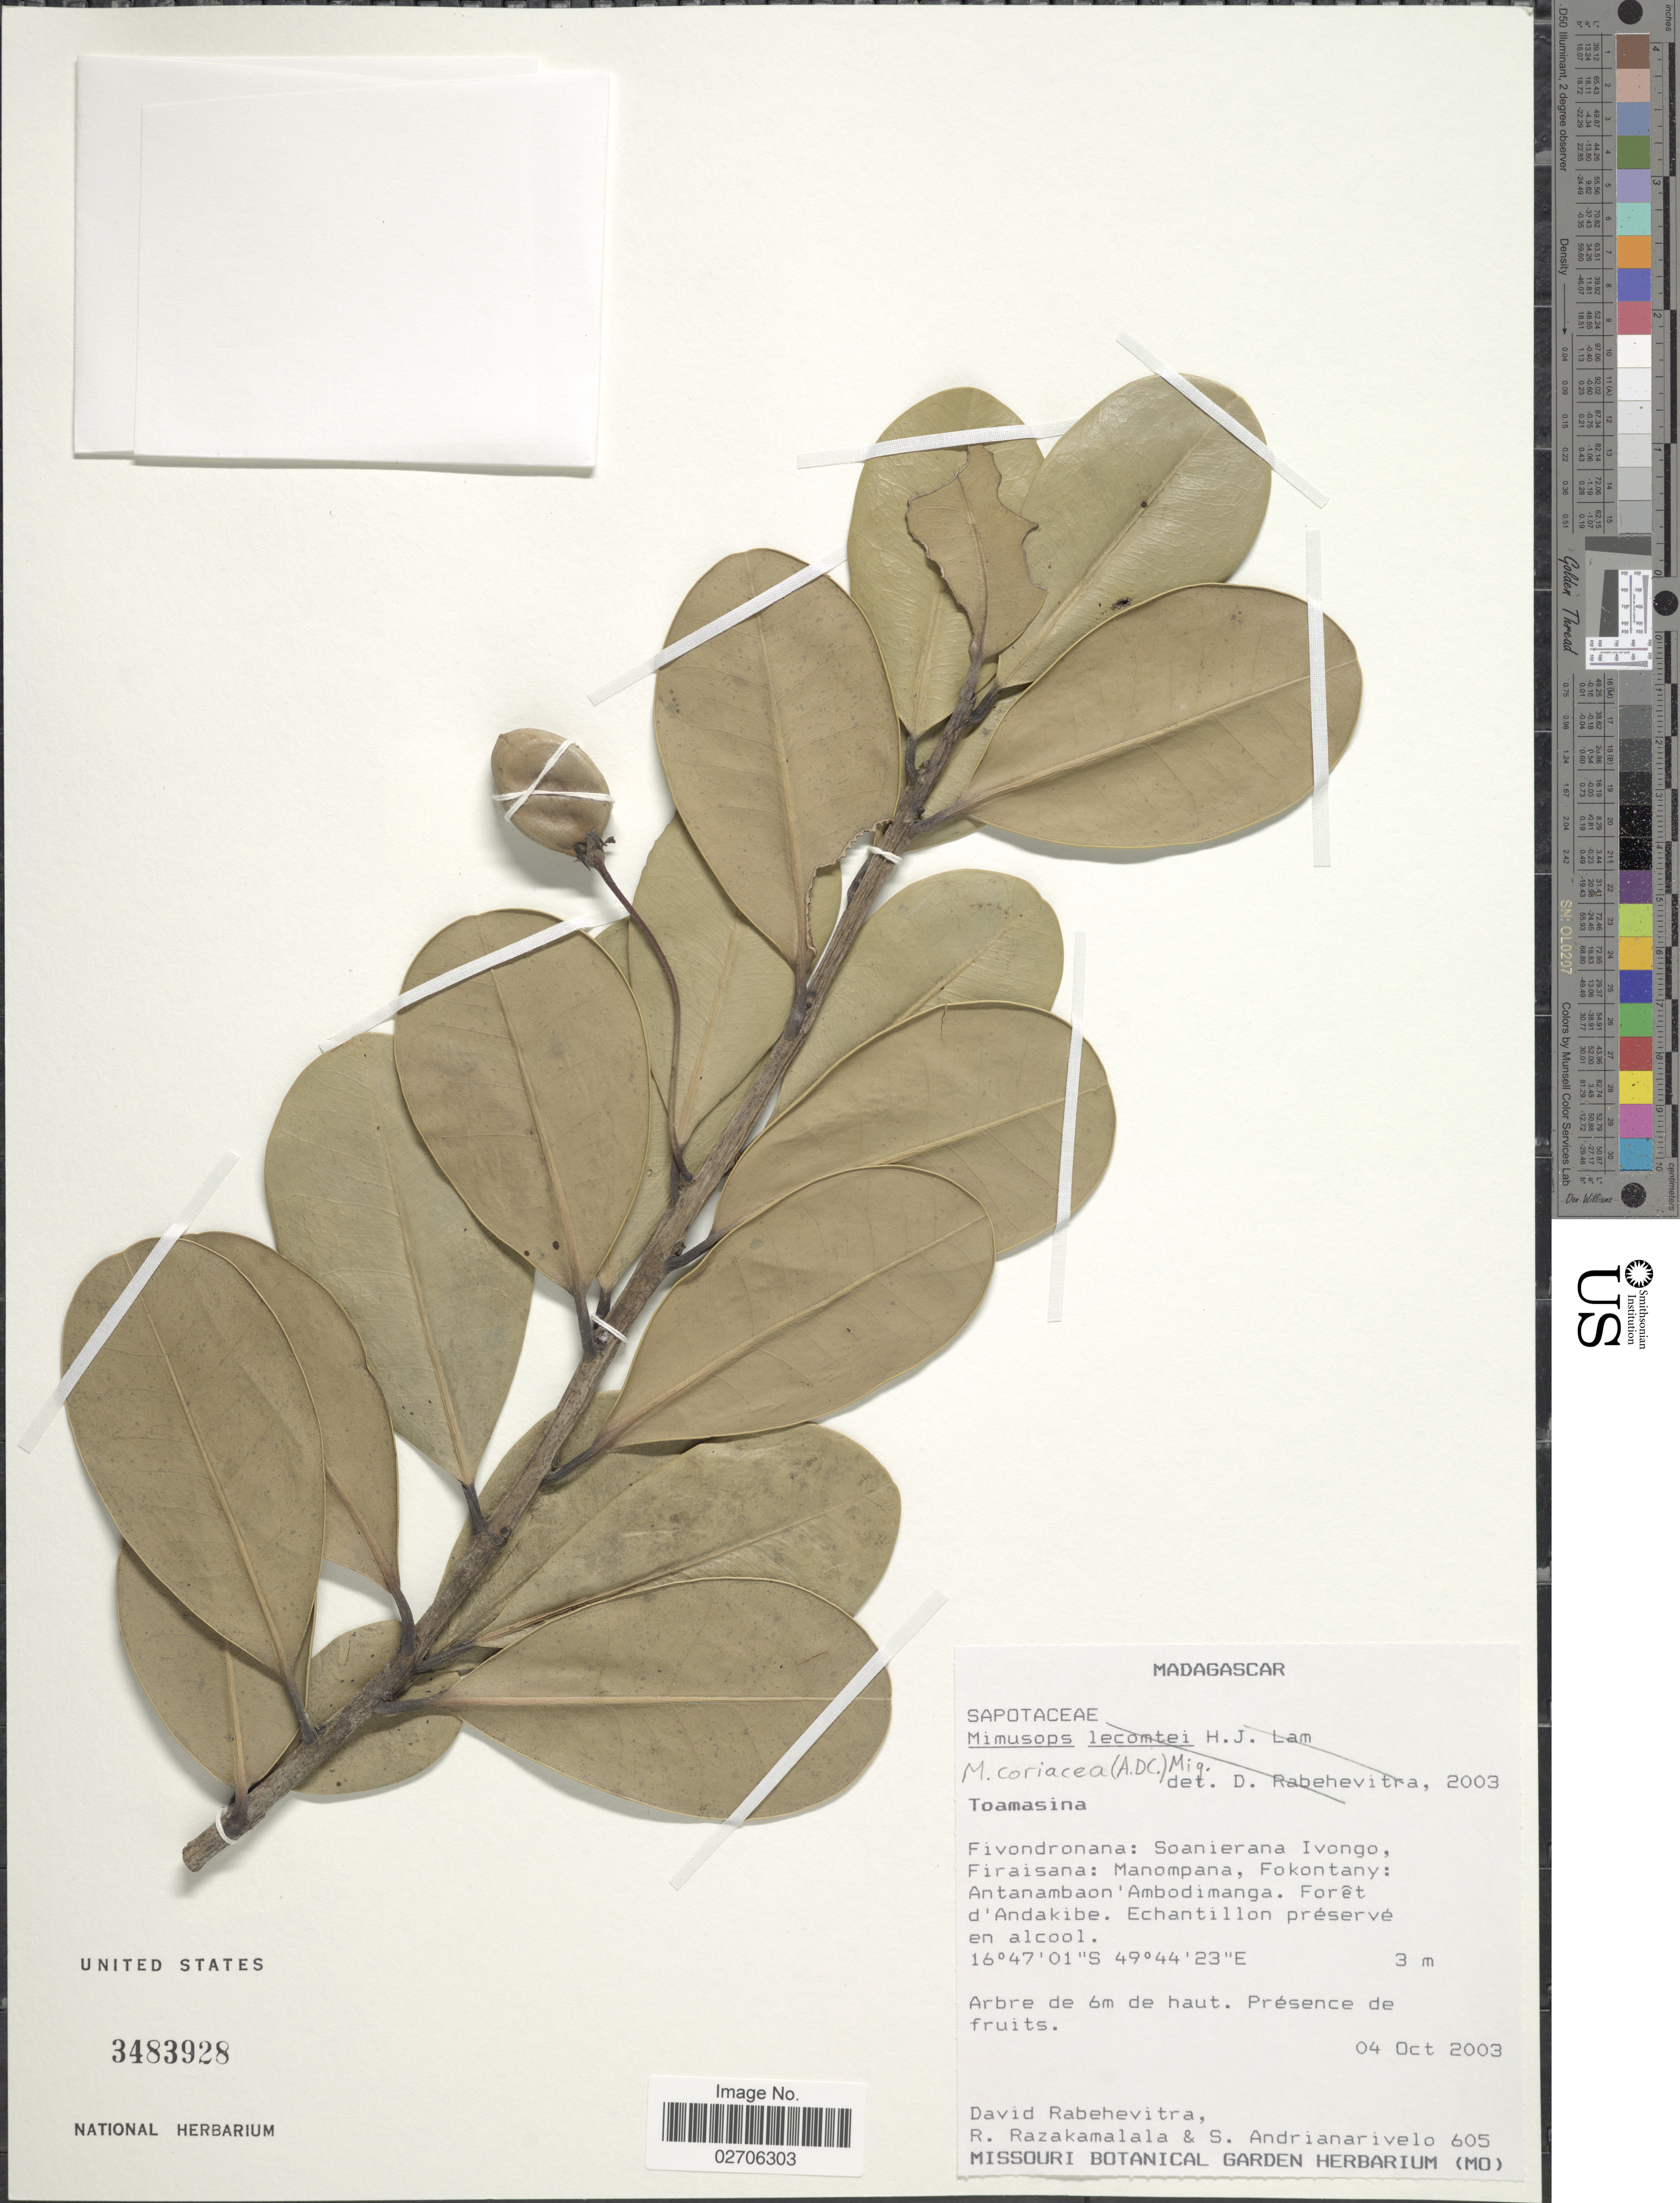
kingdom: Plantae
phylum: Tracheophyta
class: Magnoliopsida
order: Ericales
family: Sapotaceae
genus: Mimusops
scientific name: Mimusops coriacea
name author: (A. DC.) Miq.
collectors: D. Rabehevitra, R. Razakamalala & S. Andrianarivelo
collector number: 605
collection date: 2003-10-04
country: Madagascar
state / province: Analanjirofo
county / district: Soanierana Ivongo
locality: Fivondronana: Soanierana Ivongo, Firaisana: Manompana, Fokontany: Antanamboan 'Ambodimanga. Foret d'Andakibe. Echantillon preserve en alcool.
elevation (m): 3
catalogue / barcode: US 3483928